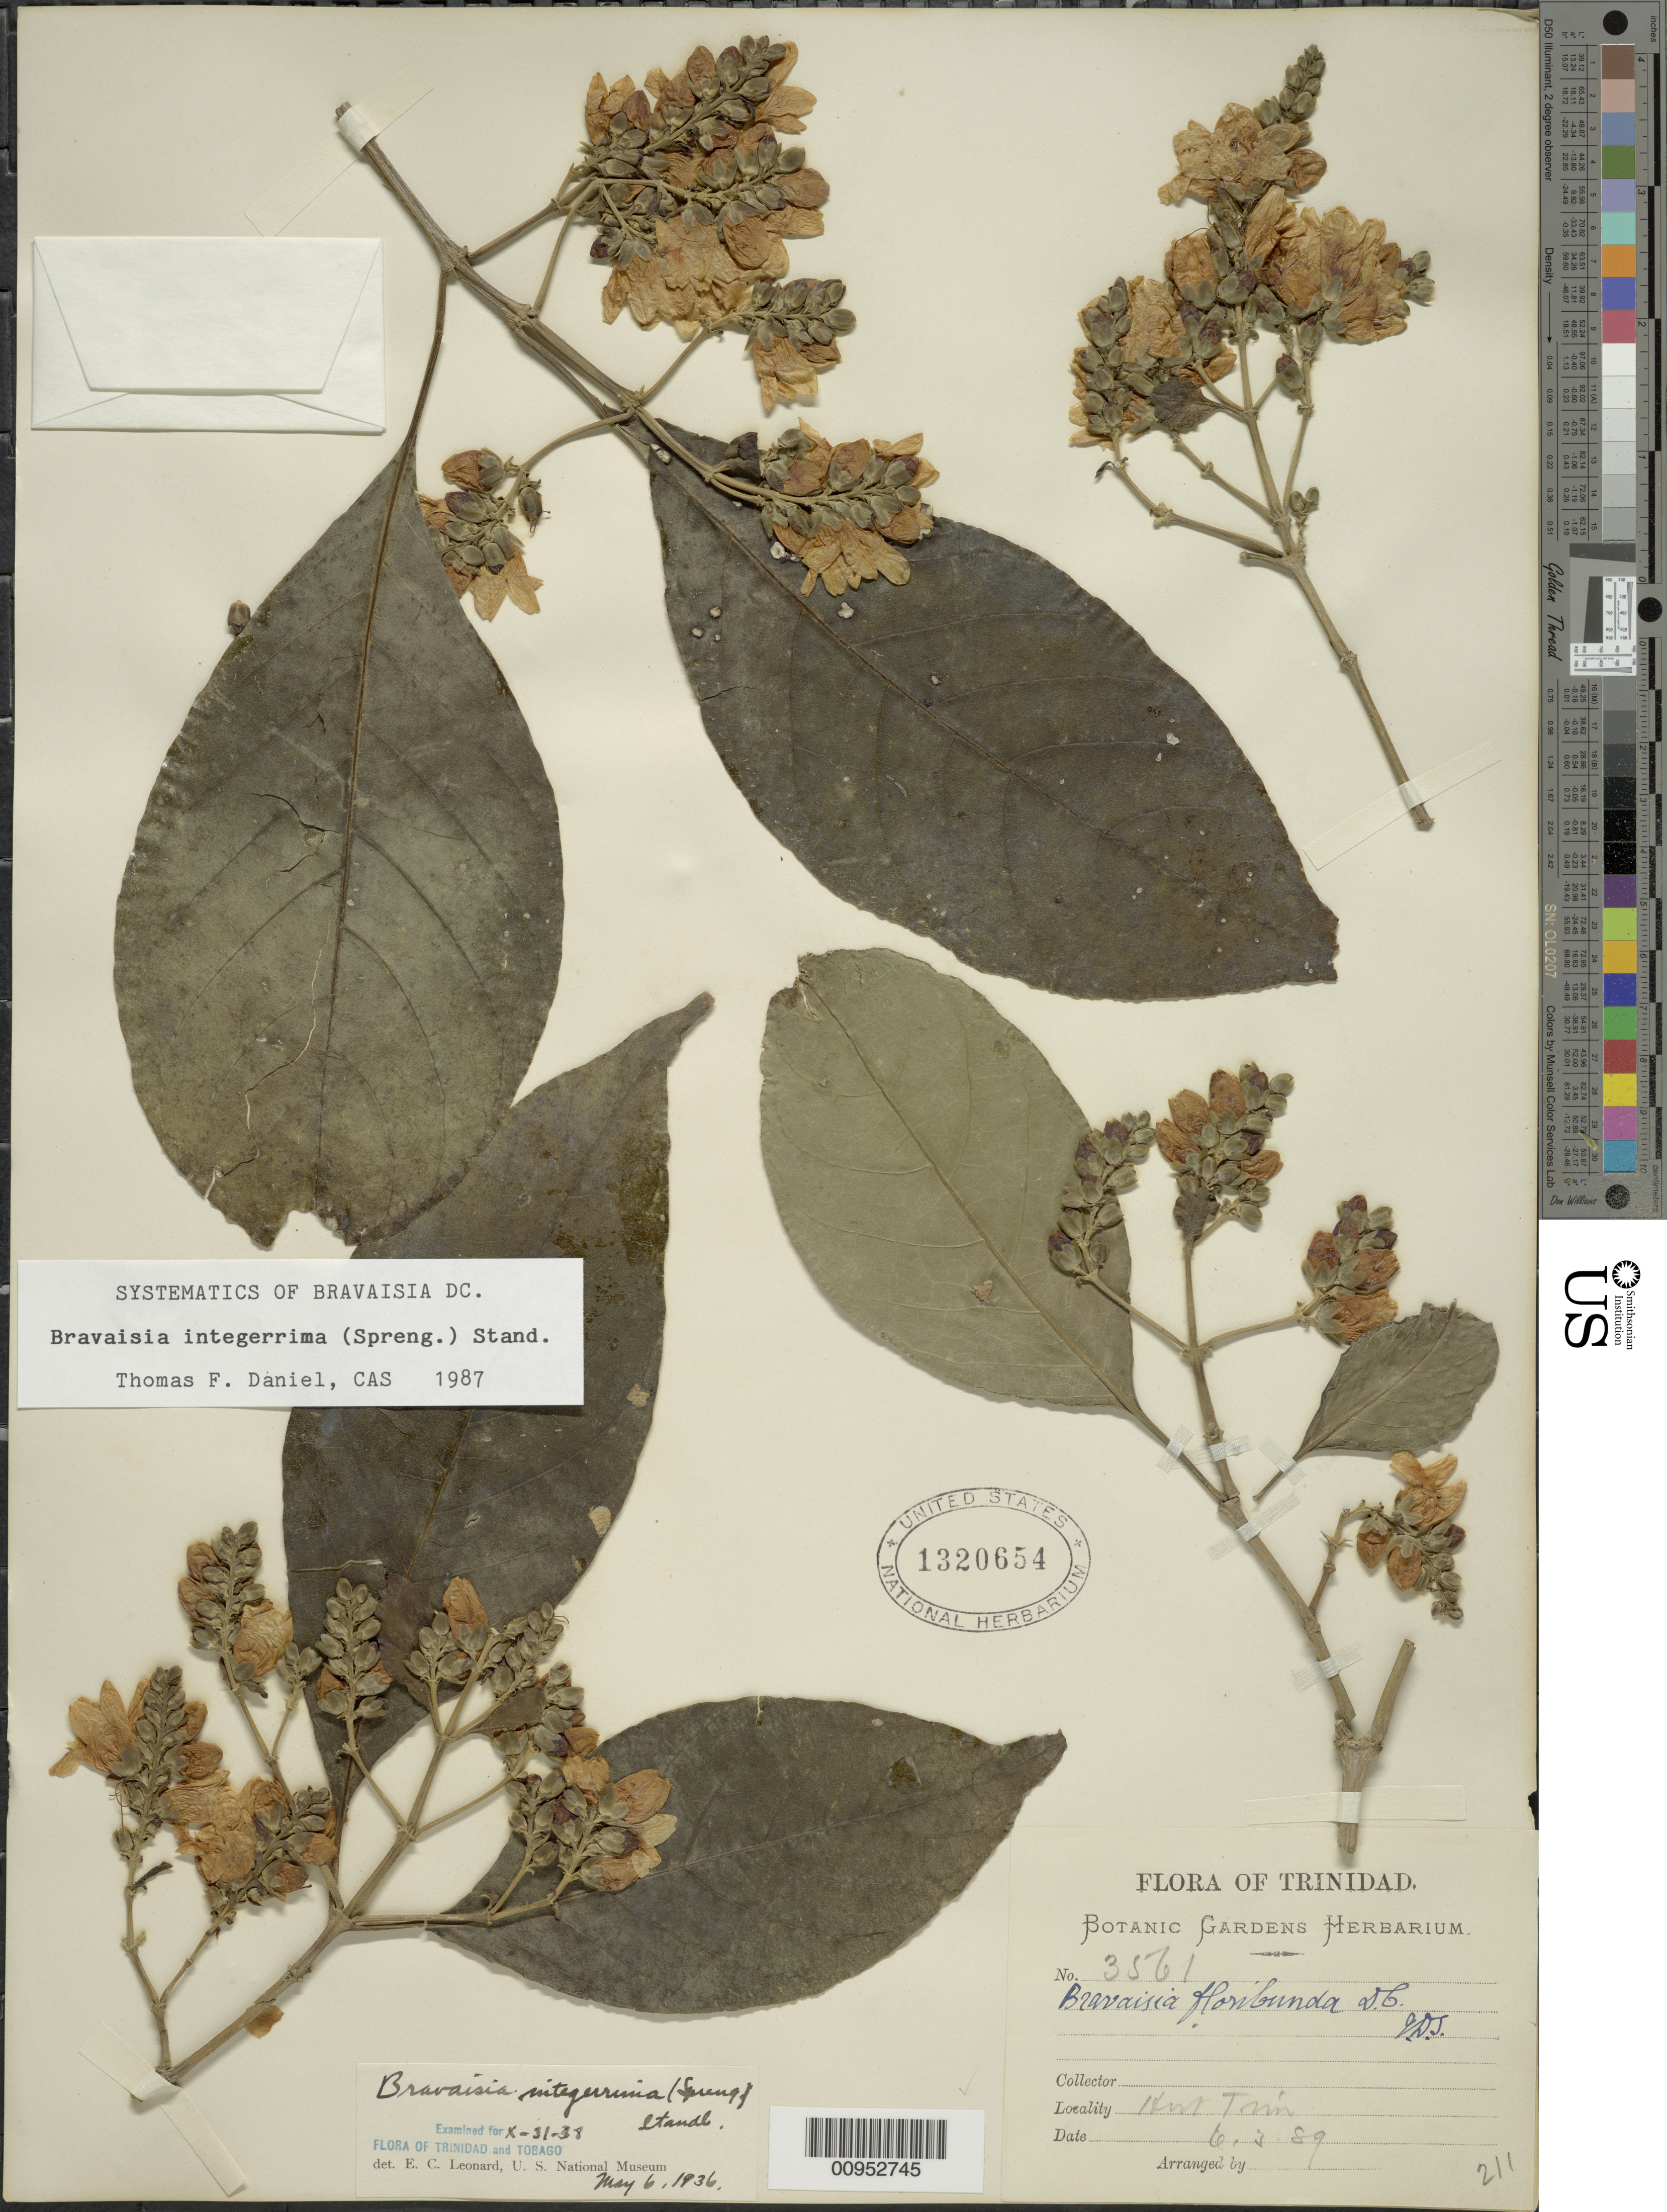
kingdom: Plantae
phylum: Tracheophyta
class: Magnoliopsida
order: Lamiales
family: Acanthaceae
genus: Bravaisia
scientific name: Bravaisia integerrima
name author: (Spreng.) Standl.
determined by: Daniel, Thomas F.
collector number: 3561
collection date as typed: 06 Mar 1889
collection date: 1889-03-06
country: Trinidad and Tobago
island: Trinidad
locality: Hort. Trinidad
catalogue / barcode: US 1320654